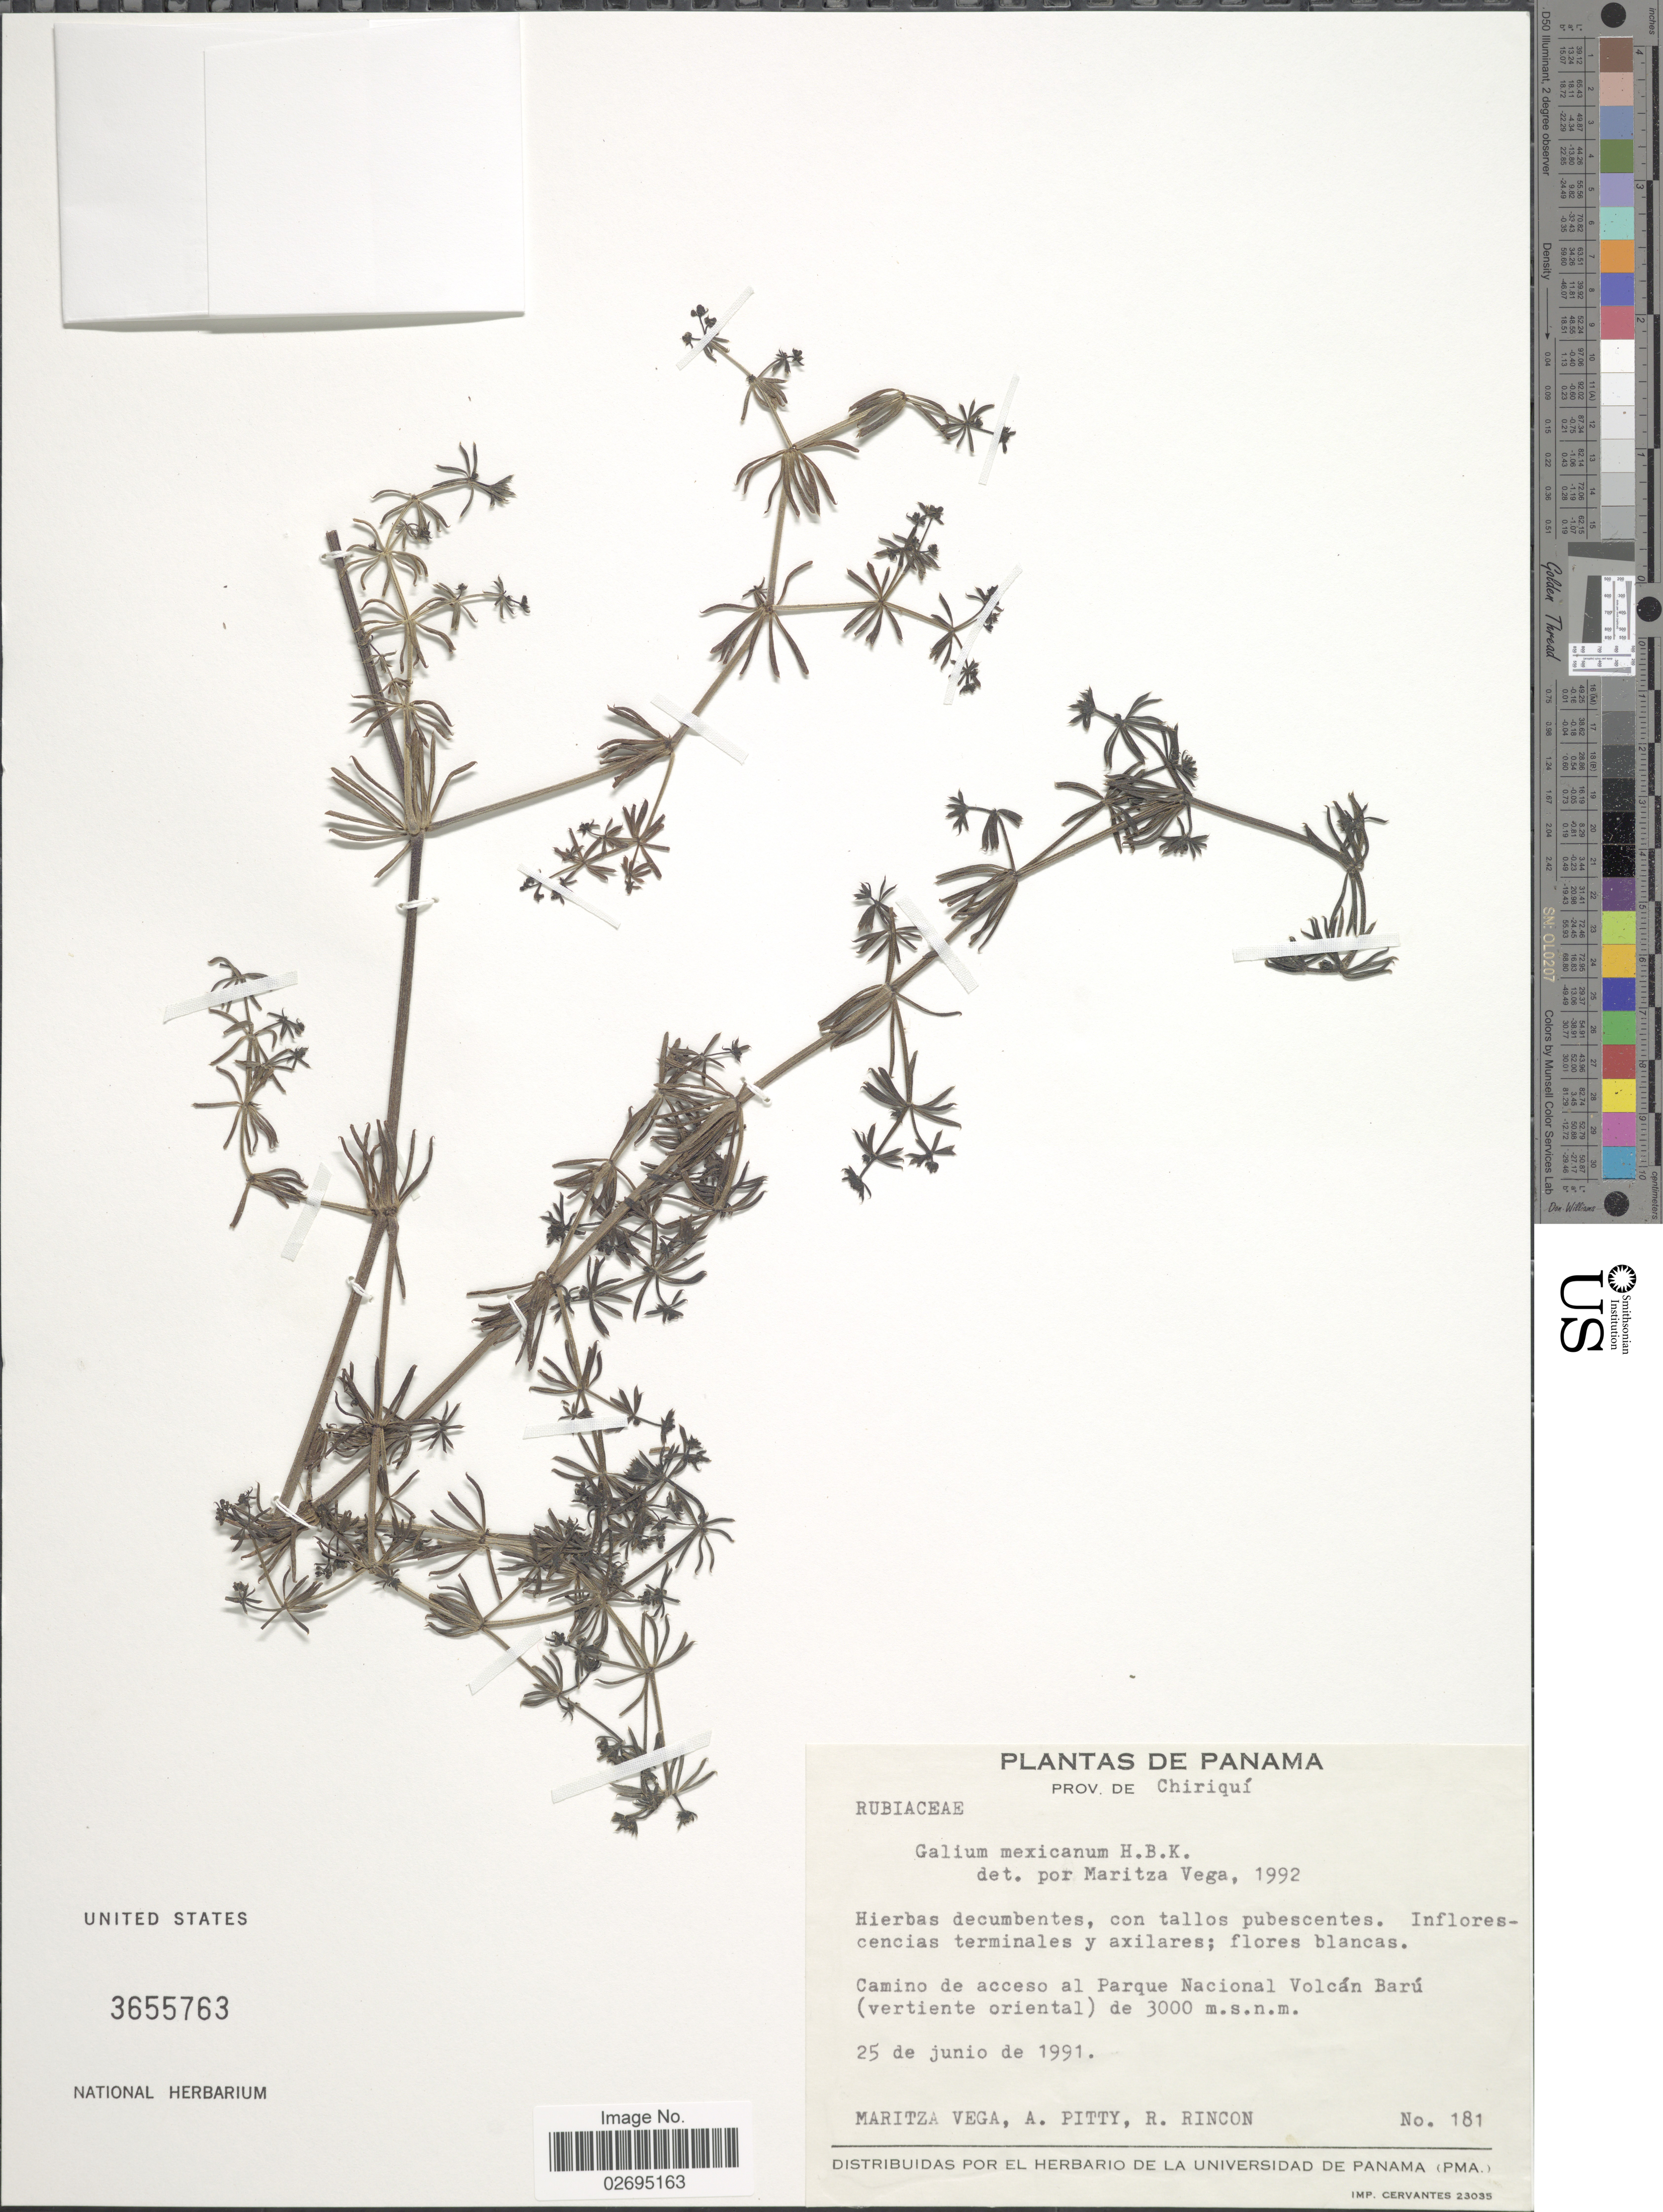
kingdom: Plantae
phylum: Tracheophyta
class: Magnoliopsida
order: Gentianales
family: Rubiaceae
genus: Galium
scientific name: Galium mexicanum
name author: Kunth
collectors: M. Vega, A. Pitty & R. Rincon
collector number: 181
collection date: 1991-06-25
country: Panama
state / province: Chiriqui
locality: Camino de acceso al Parque Nacional Volcán Barú (vertiente oriental)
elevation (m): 3000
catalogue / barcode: US 3655763